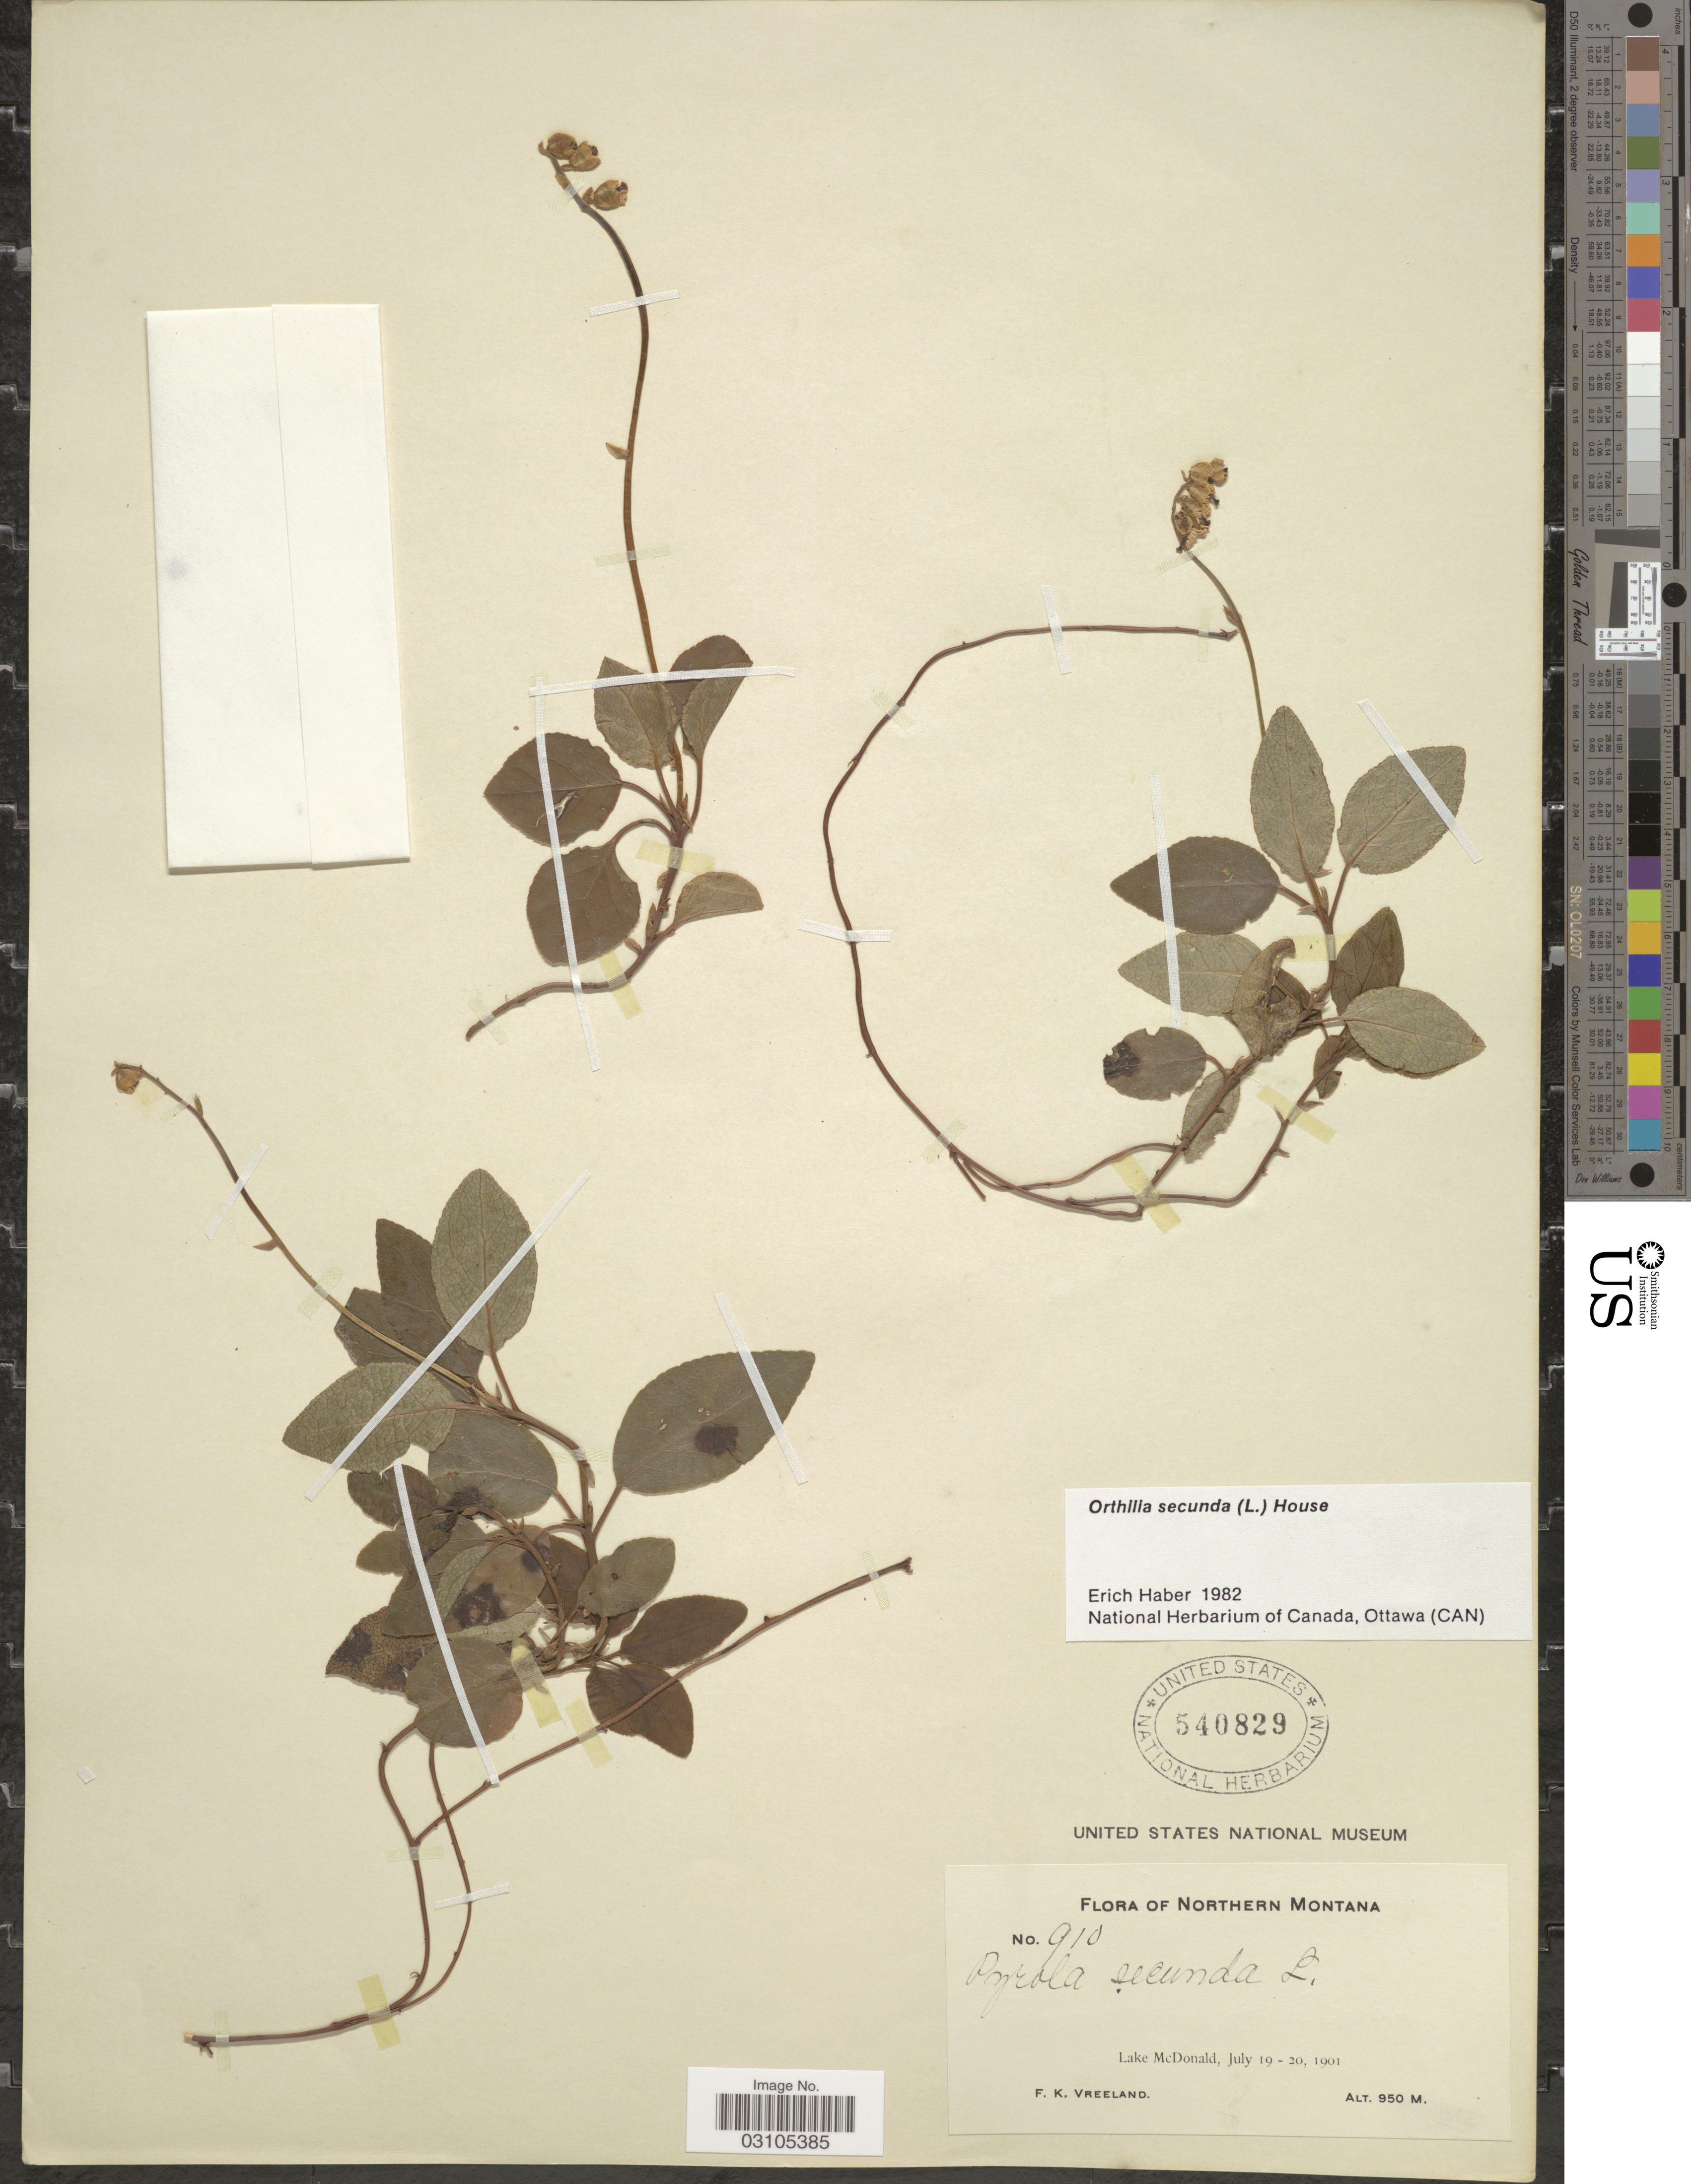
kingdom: Plantae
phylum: Tracheophyta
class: Magnoliopsida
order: Ericales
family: Ericaceae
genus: Orthilia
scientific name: Orthilia secunda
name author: (L.) House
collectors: F. Vreeland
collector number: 910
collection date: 1901-07-19/1901-07-20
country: United States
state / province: Montana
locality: Northern Montana. Lake McDonald.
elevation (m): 950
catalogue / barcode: US 540829